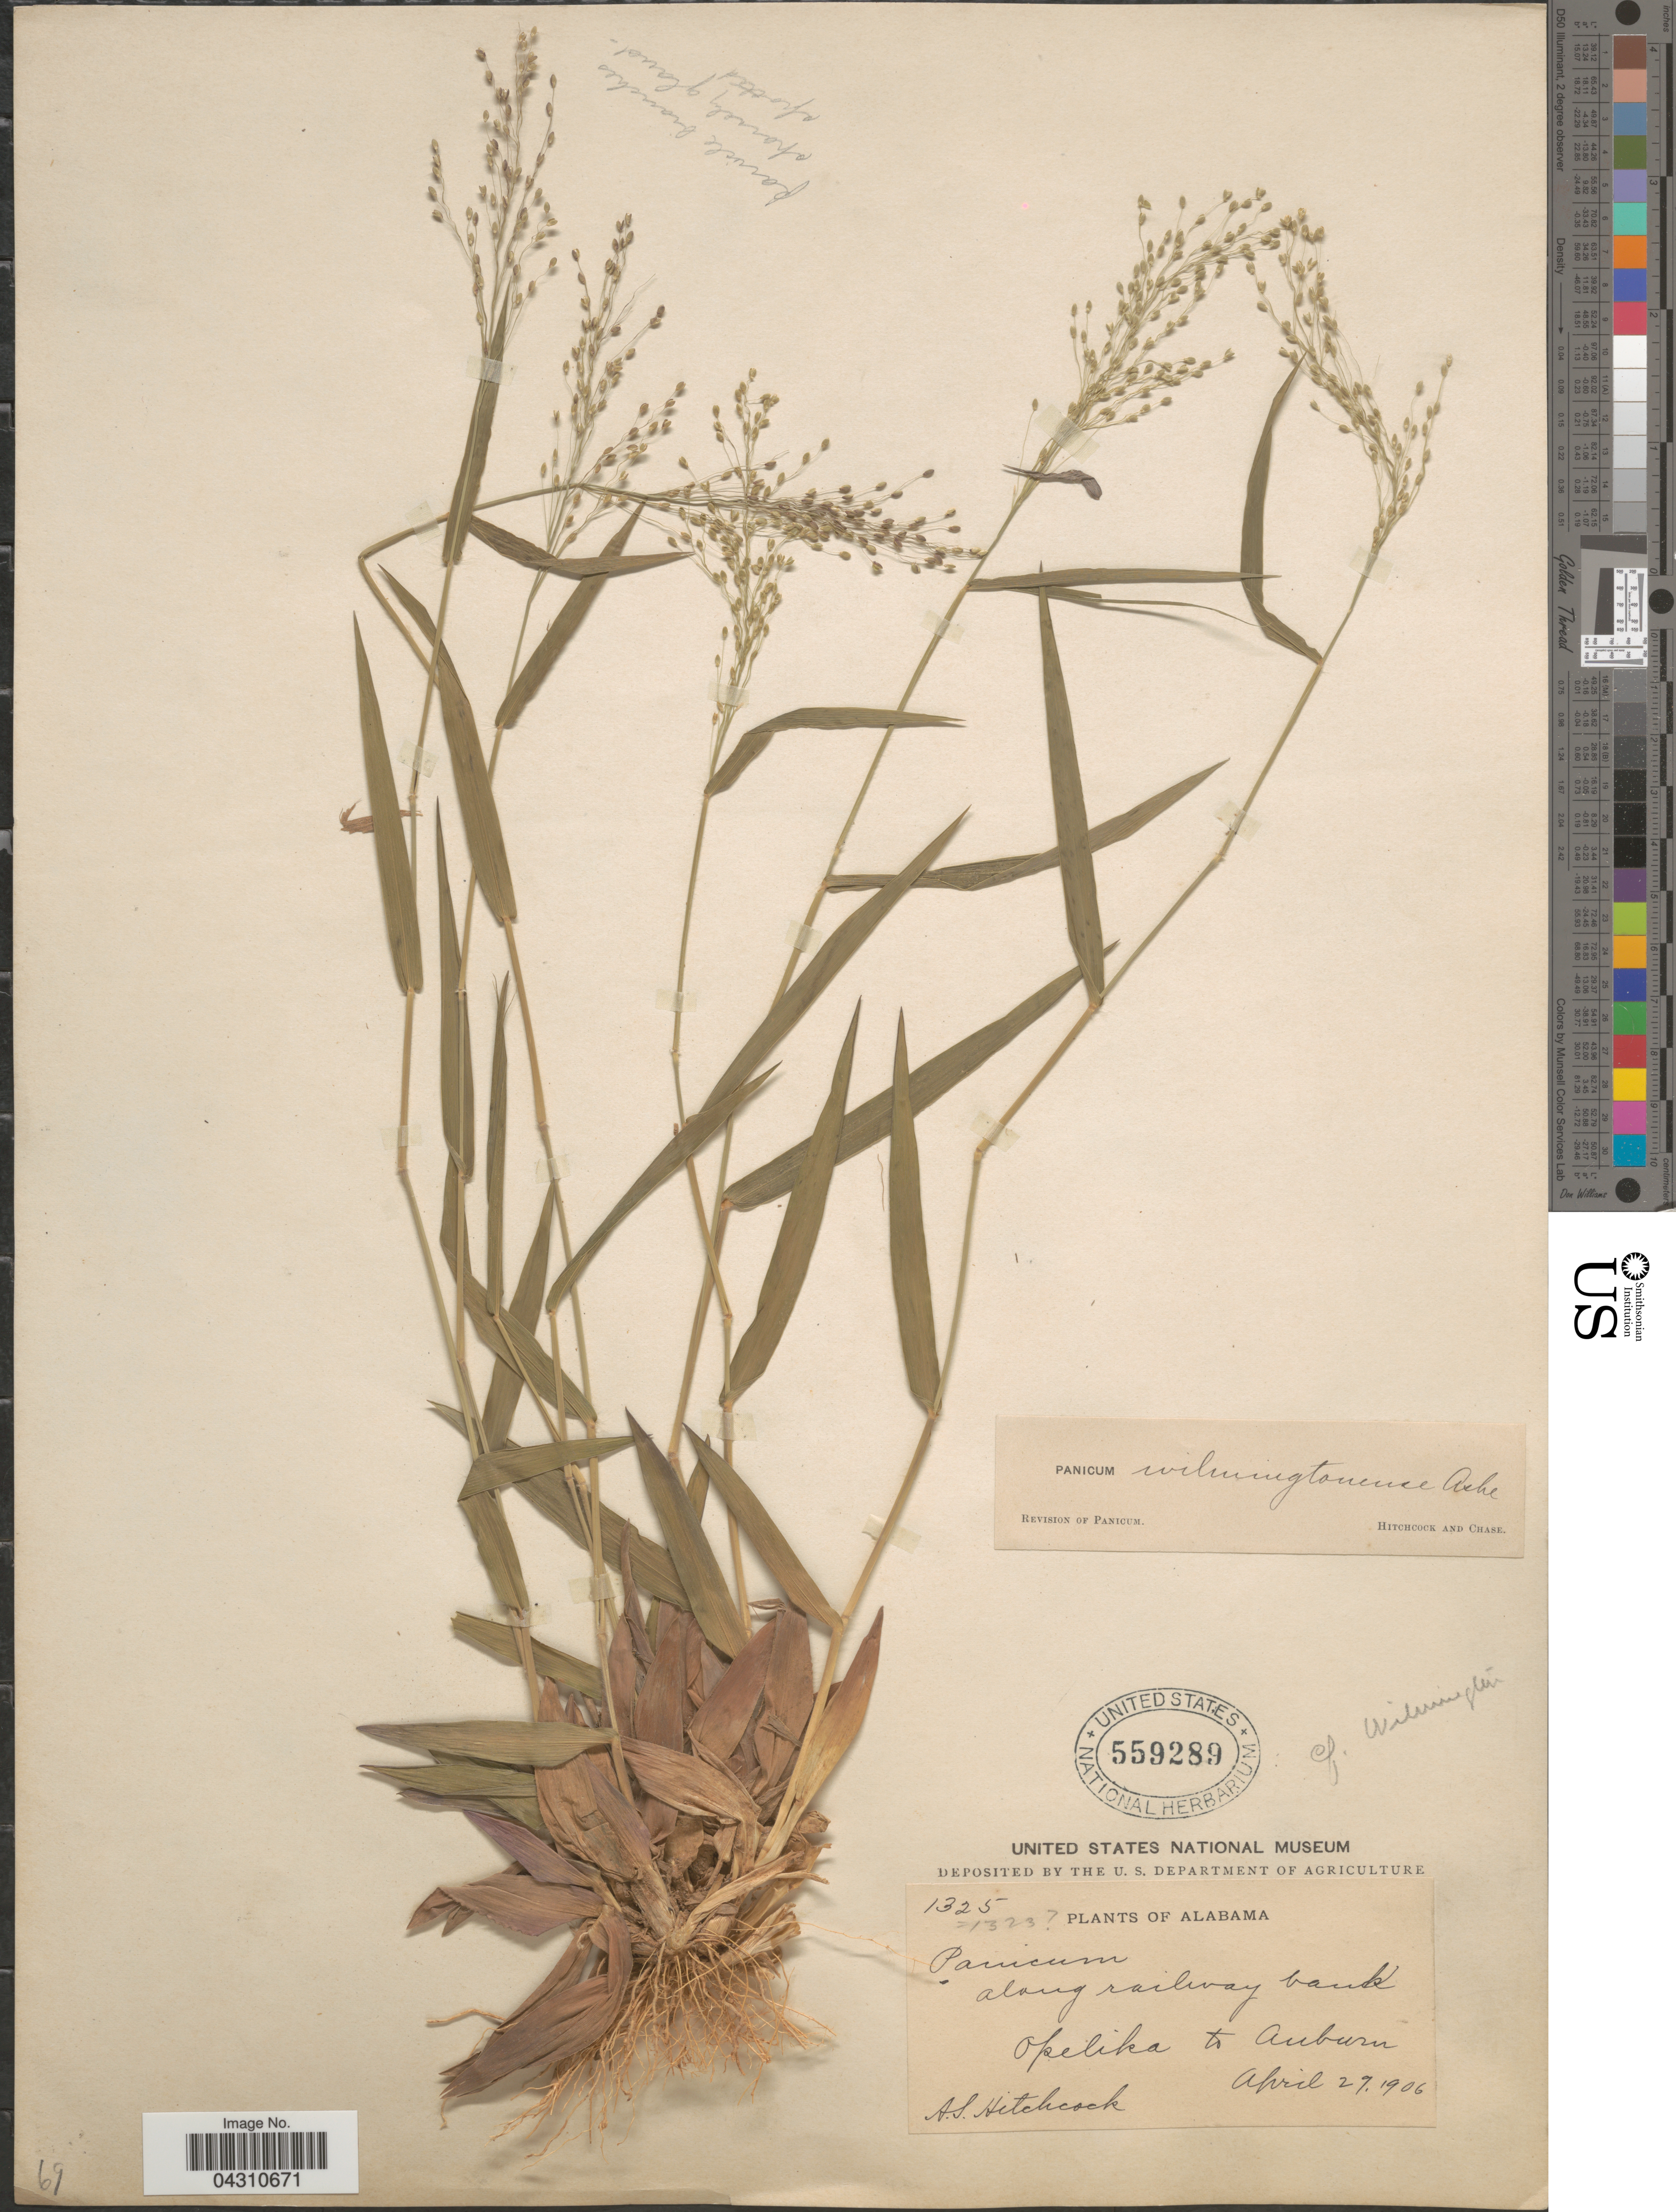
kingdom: Plantae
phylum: Tracheophyta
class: Liliopsida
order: Poales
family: Poaceae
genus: Dichanthelium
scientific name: Dichanthelium portoricense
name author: (Desv. ex Ham.) B.F. Hansen & Wunderlin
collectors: A. S. Hitchcock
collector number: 1325/1323?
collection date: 1906-04-27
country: United States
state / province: Alabama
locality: Along railway bank. Opelika to Auburn.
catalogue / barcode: US 559289